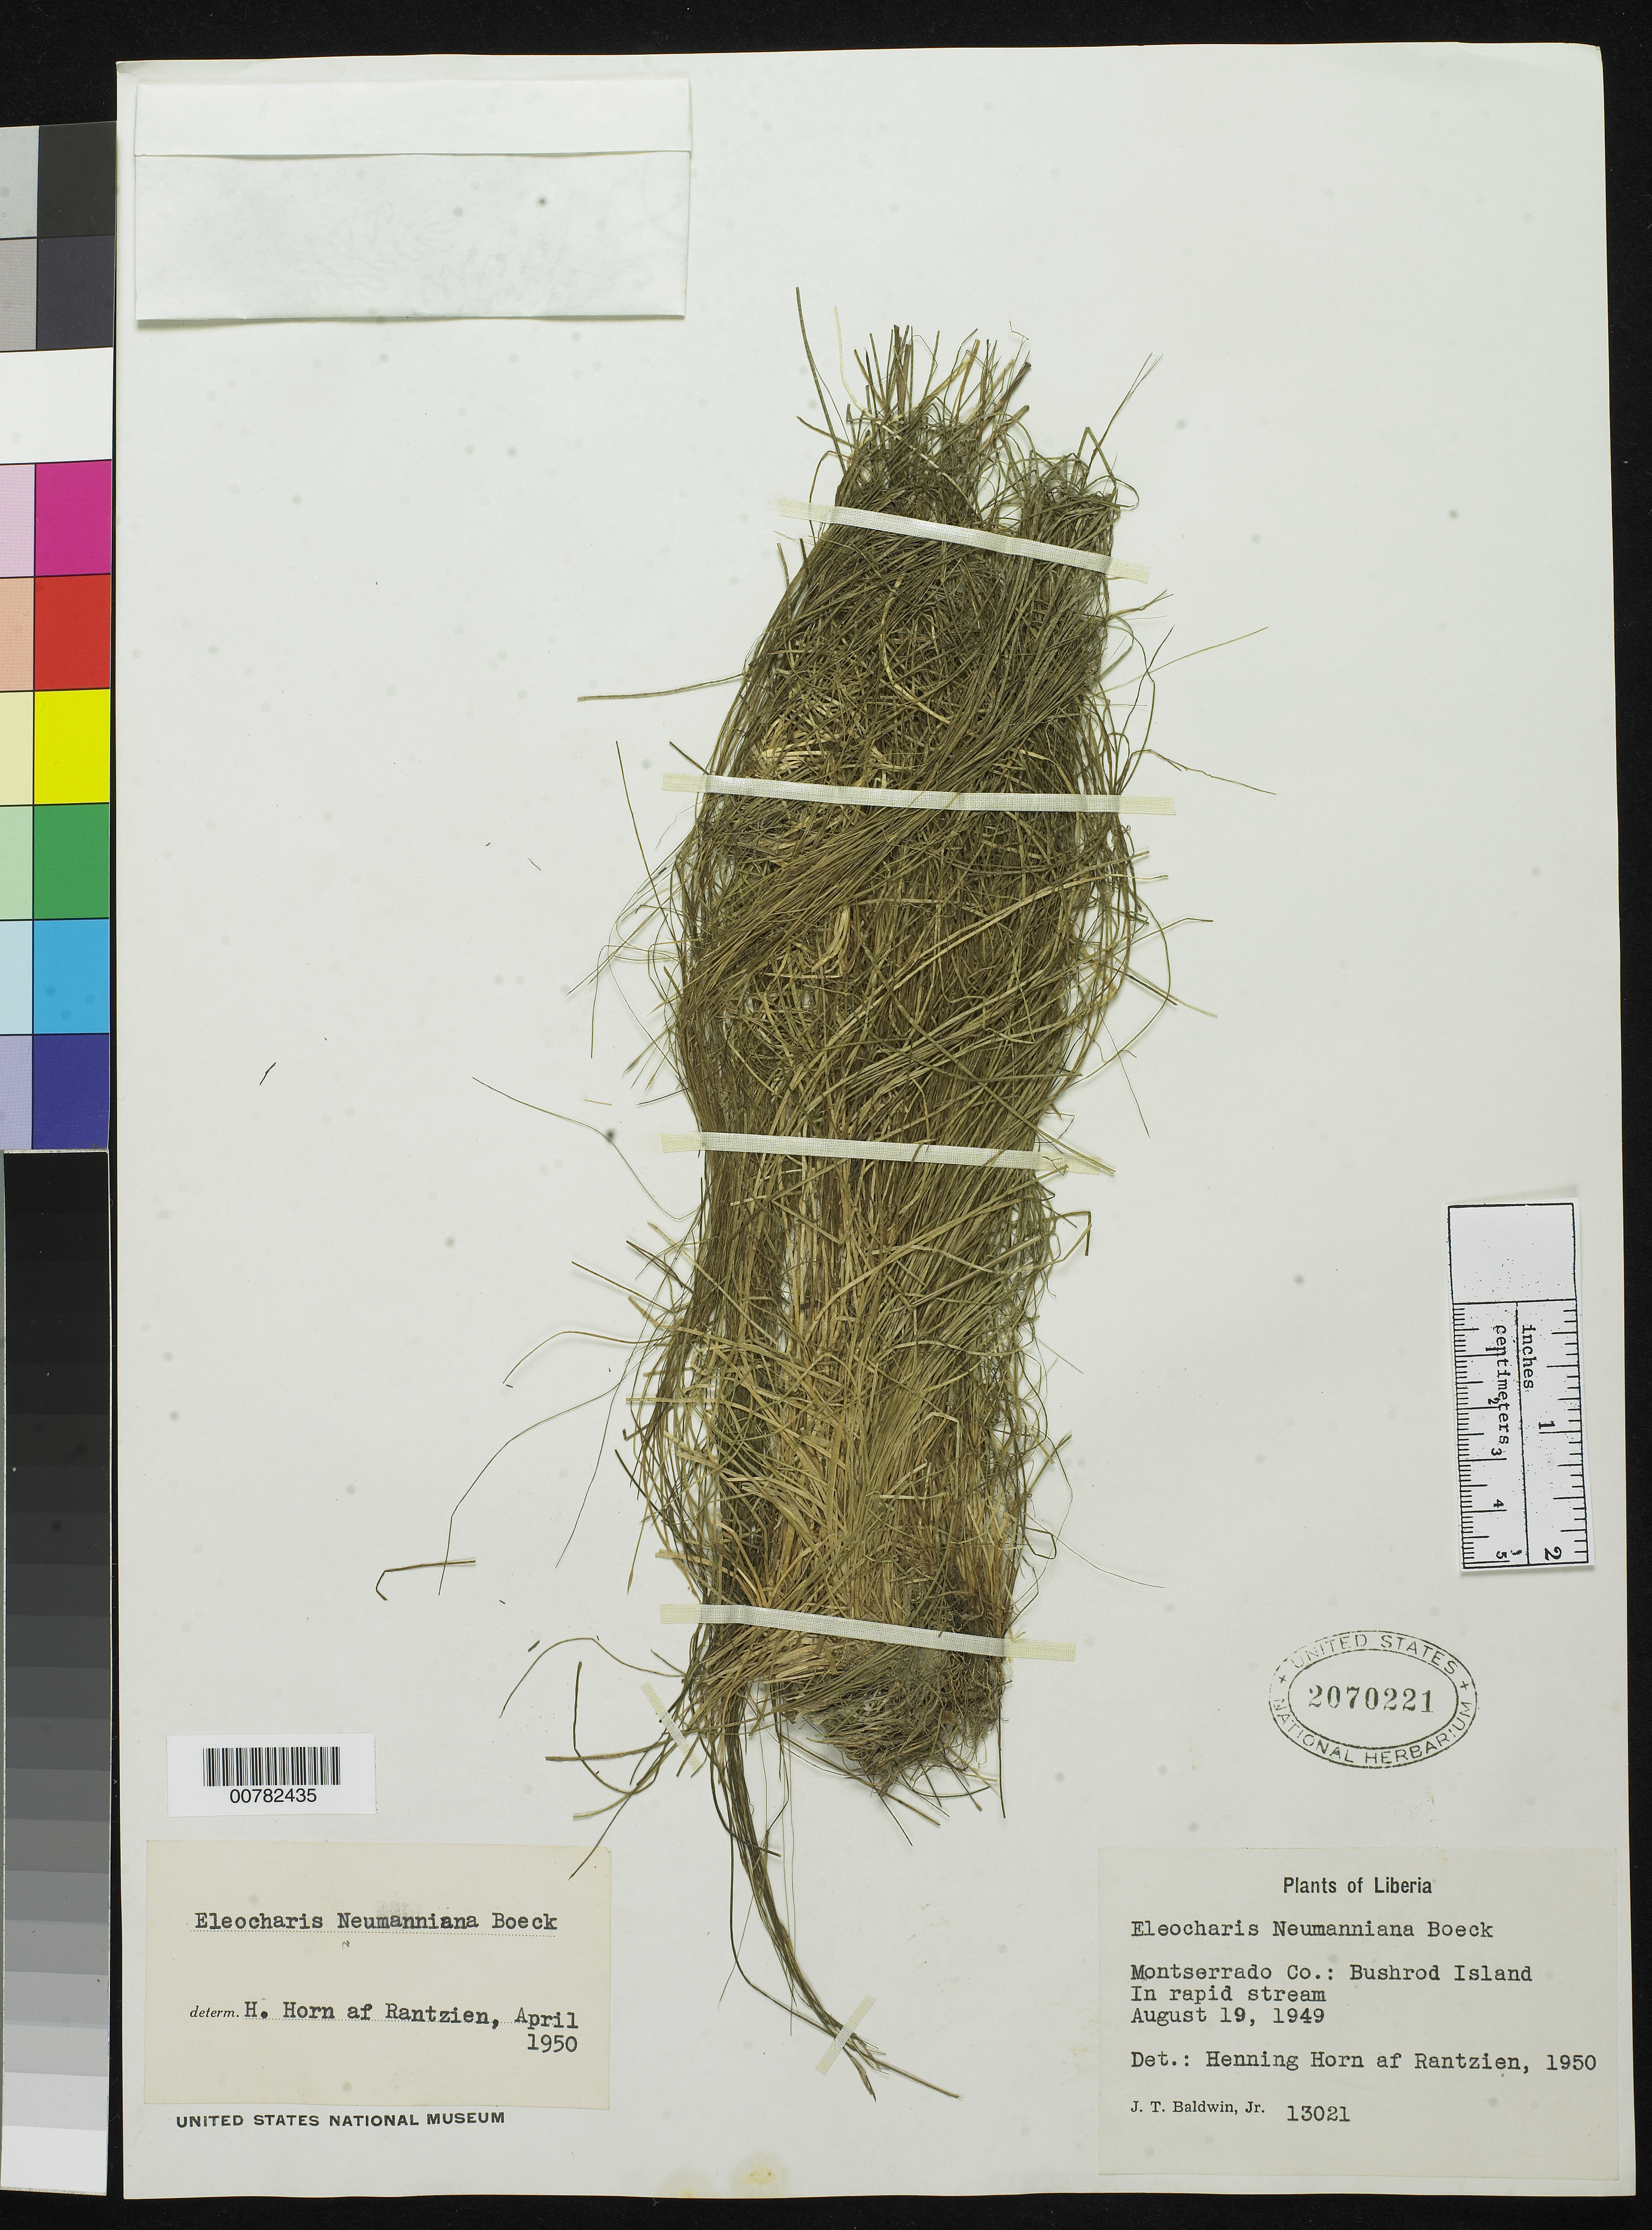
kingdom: Plantae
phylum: Tracheophyta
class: Liliopsida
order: Poales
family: Cyperaceae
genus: Eleocharis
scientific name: Eleocharis naumanniana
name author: Boeckeler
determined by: Horn af Rantzien, Henning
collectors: J. T. Baldwin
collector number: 1950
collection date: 1949-08-19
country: Liberia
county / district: Montserrado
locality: Bushrod Island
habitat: In rapid stream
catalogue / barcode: US 2070221